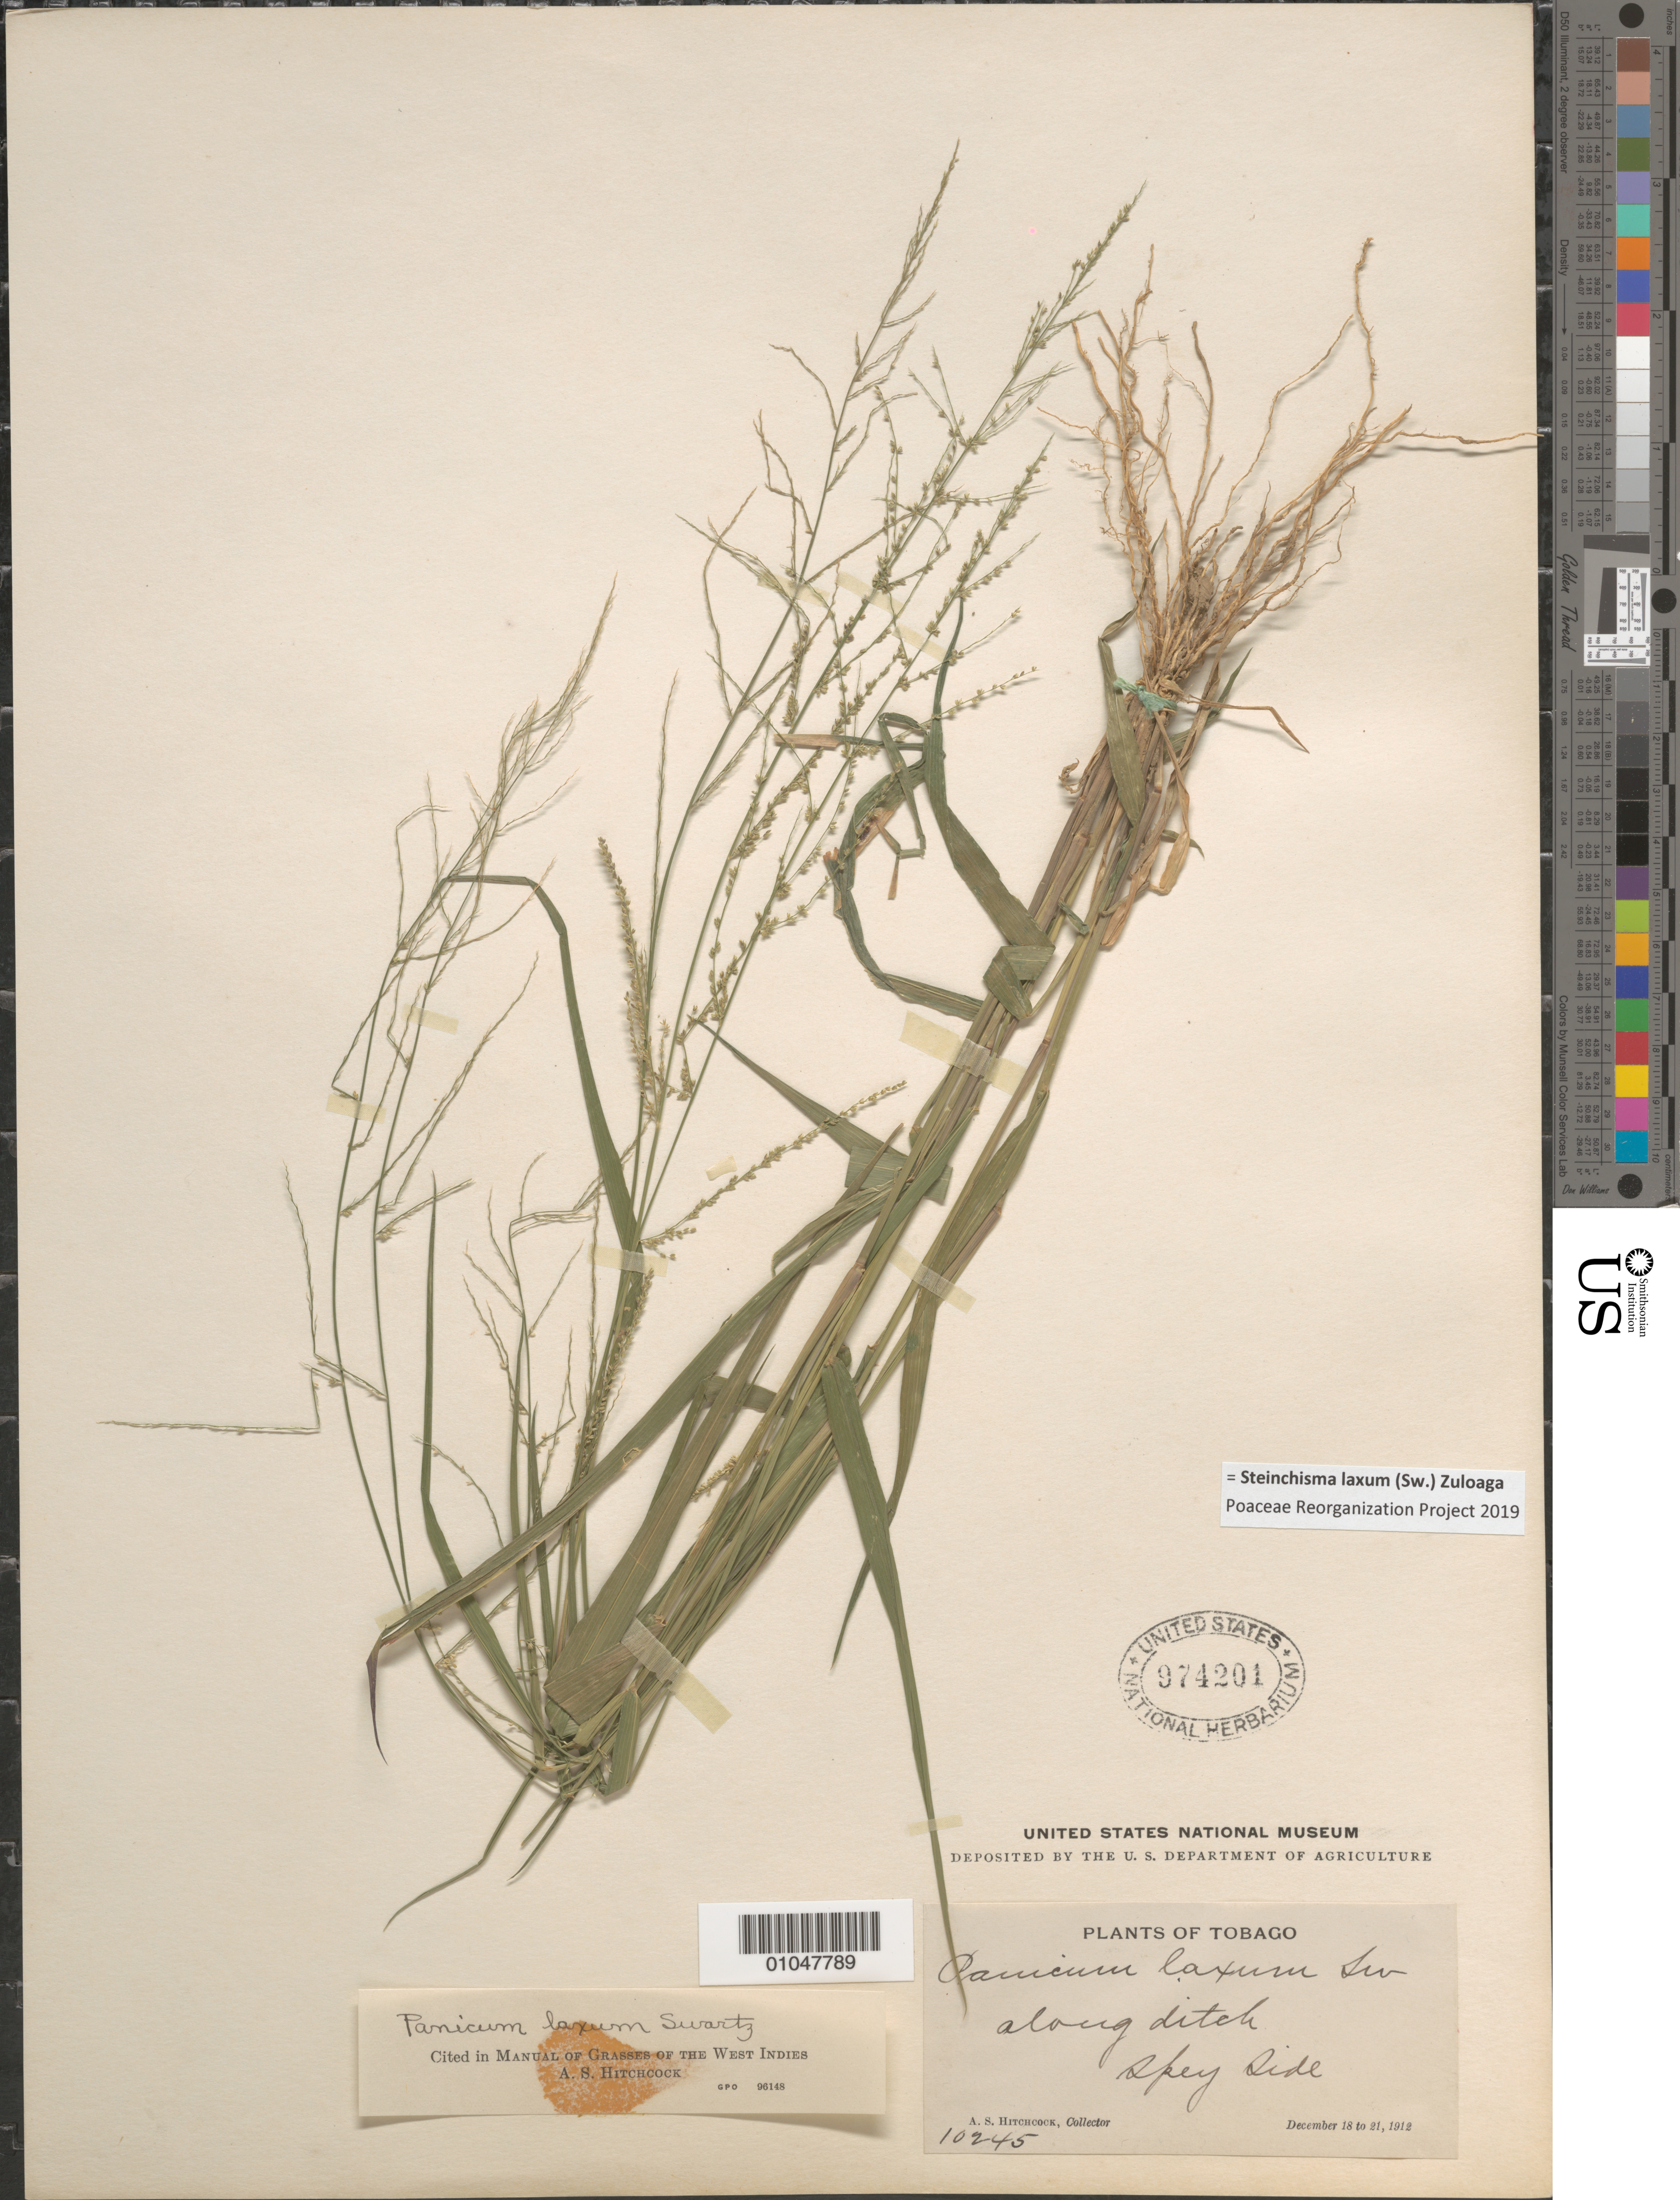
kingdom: Plantae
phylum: Tracheophyta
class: Liliopsida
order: Poales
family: Poaceae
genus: Panicum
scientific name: Panicum laxum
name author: Sw.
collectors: A. S. Hitchcock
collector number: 10245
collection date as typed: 18 Dec 1912 to 21 Dec 1912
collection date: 1912-12-18/1912-12-21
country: Trinidad and Tobago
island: Tobago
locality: Spey Side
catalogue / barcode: US 974201